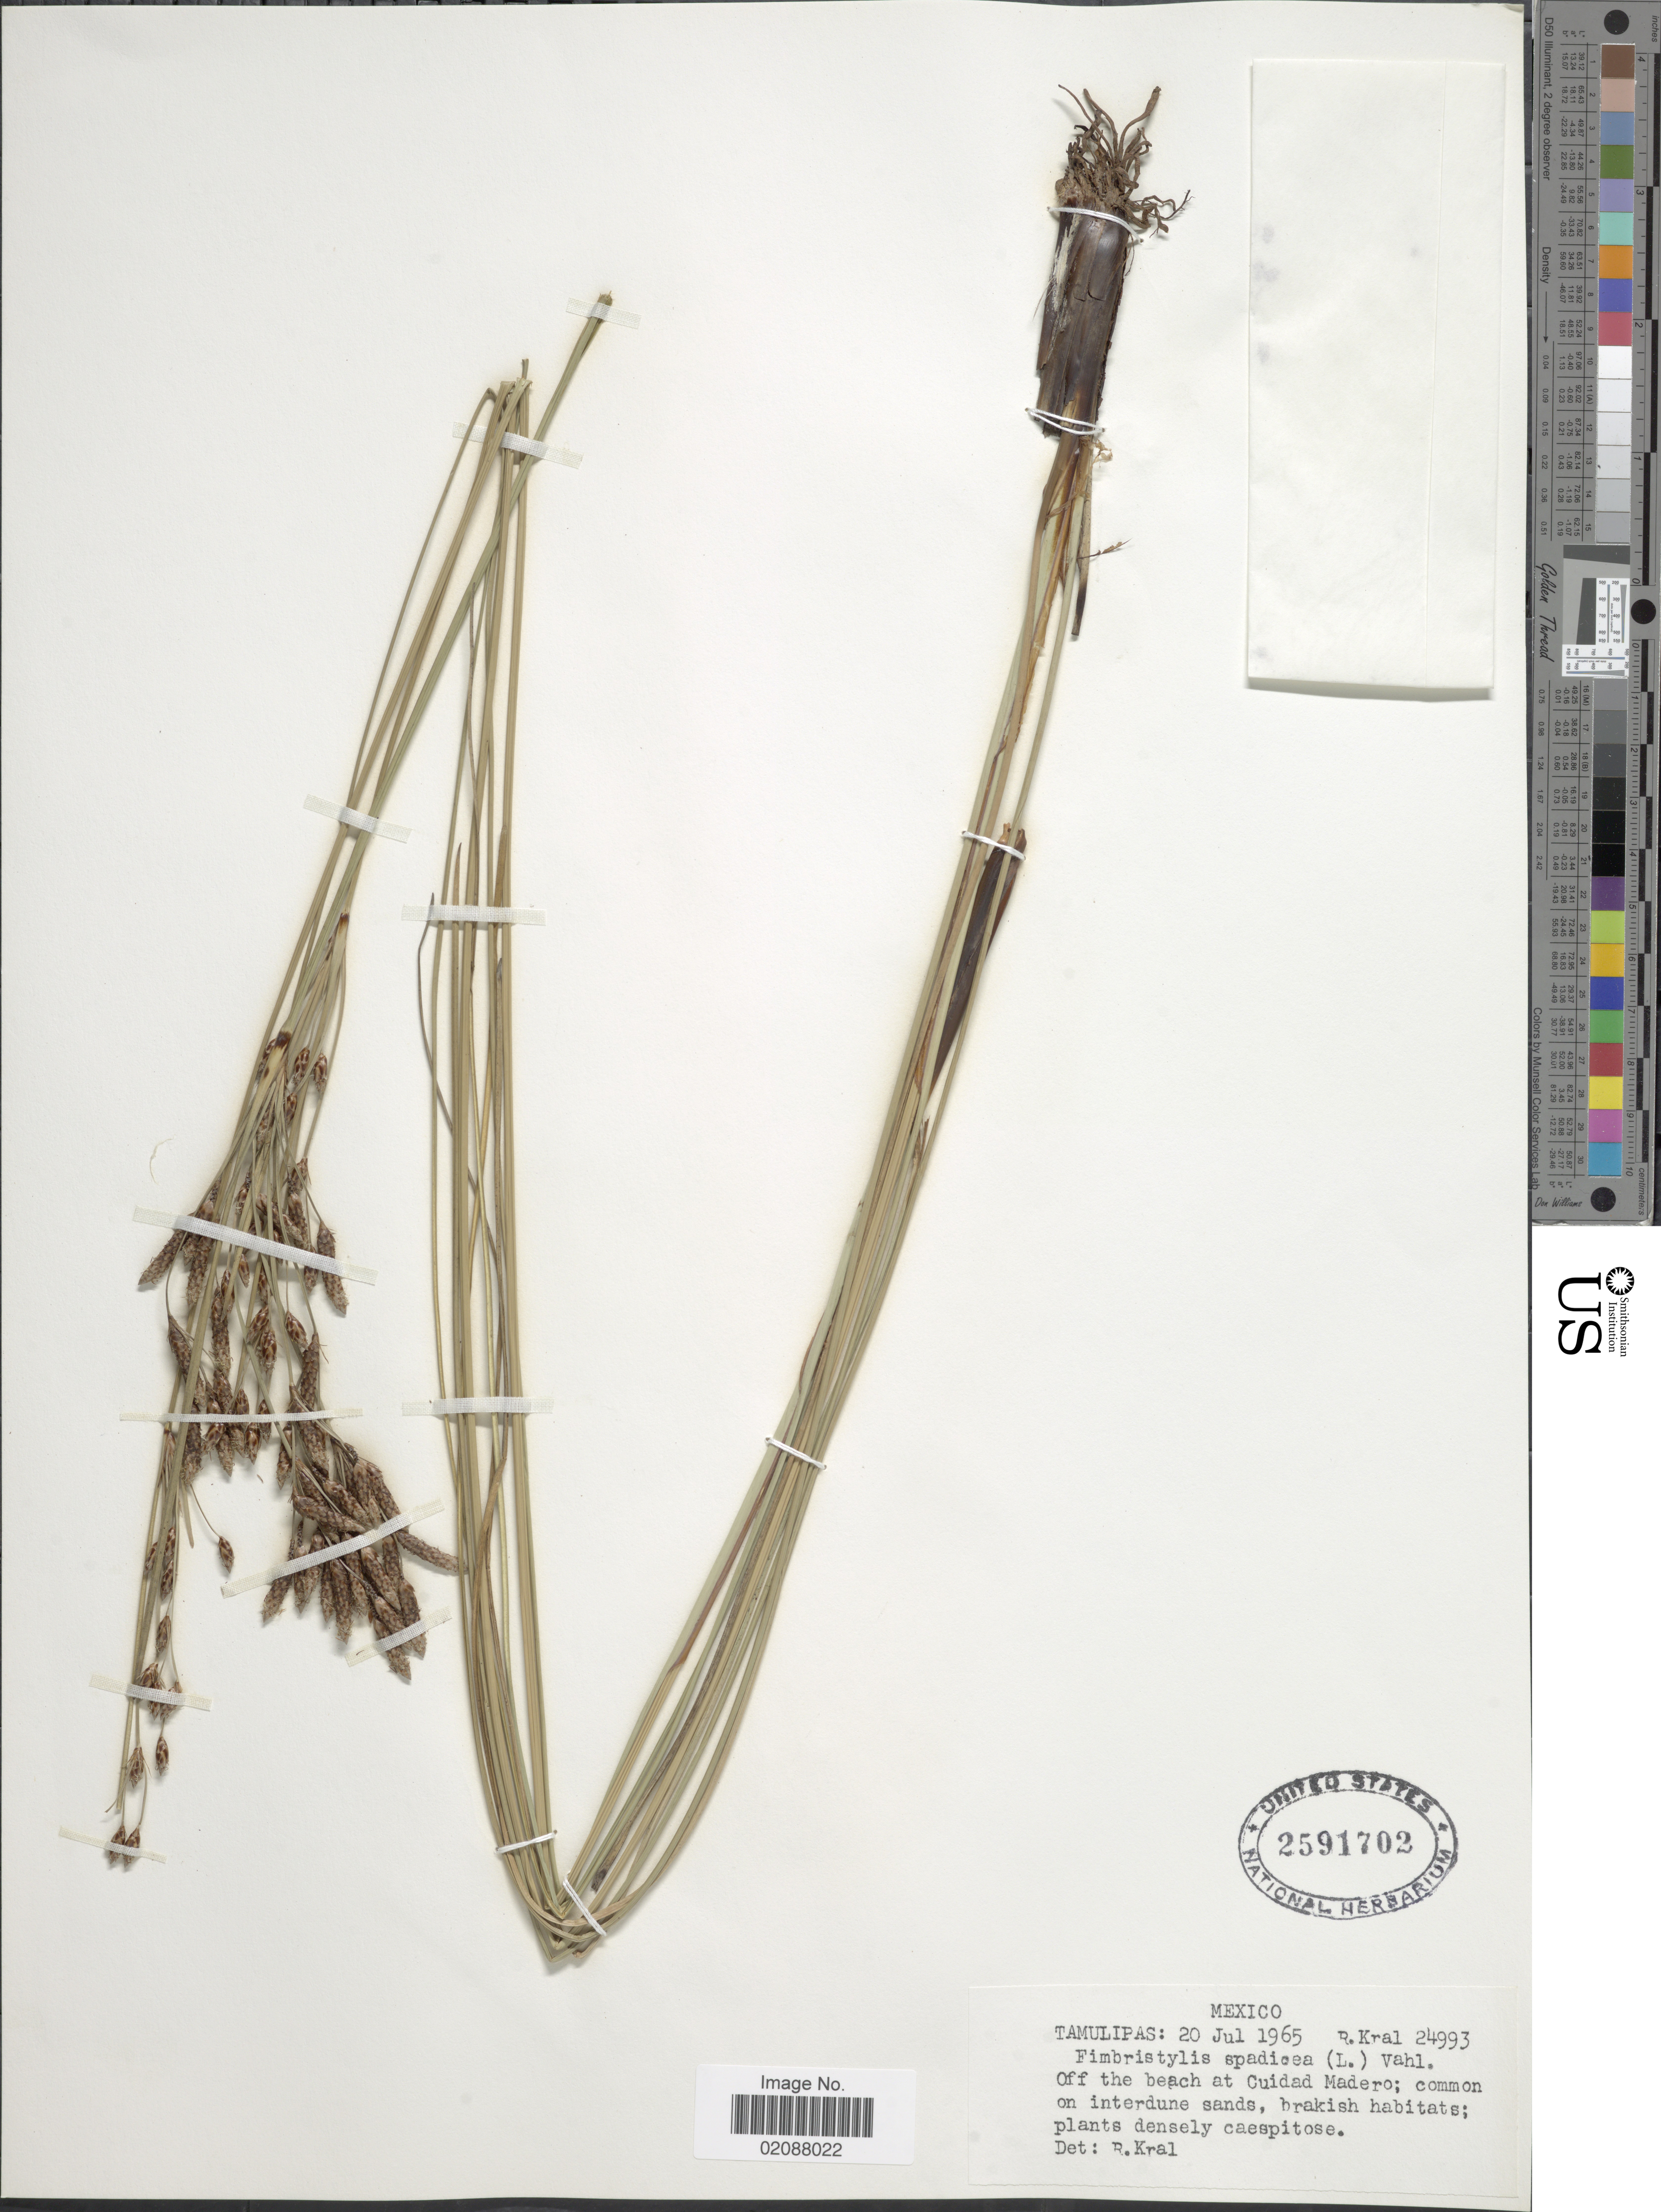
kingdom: Plantae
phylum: Tracheophyta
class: Liliopsida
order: Poales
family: Cyperaceae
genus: Fimbristylis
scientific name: Fimbristylis spadicea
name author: (L.) Vahl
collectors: R. Kral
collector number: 24993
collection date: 1965-07-20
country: Mexico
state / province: Tamaulipas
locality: Off the beach at Cuidad Madero, on interdune sands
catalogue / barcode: US 2591702